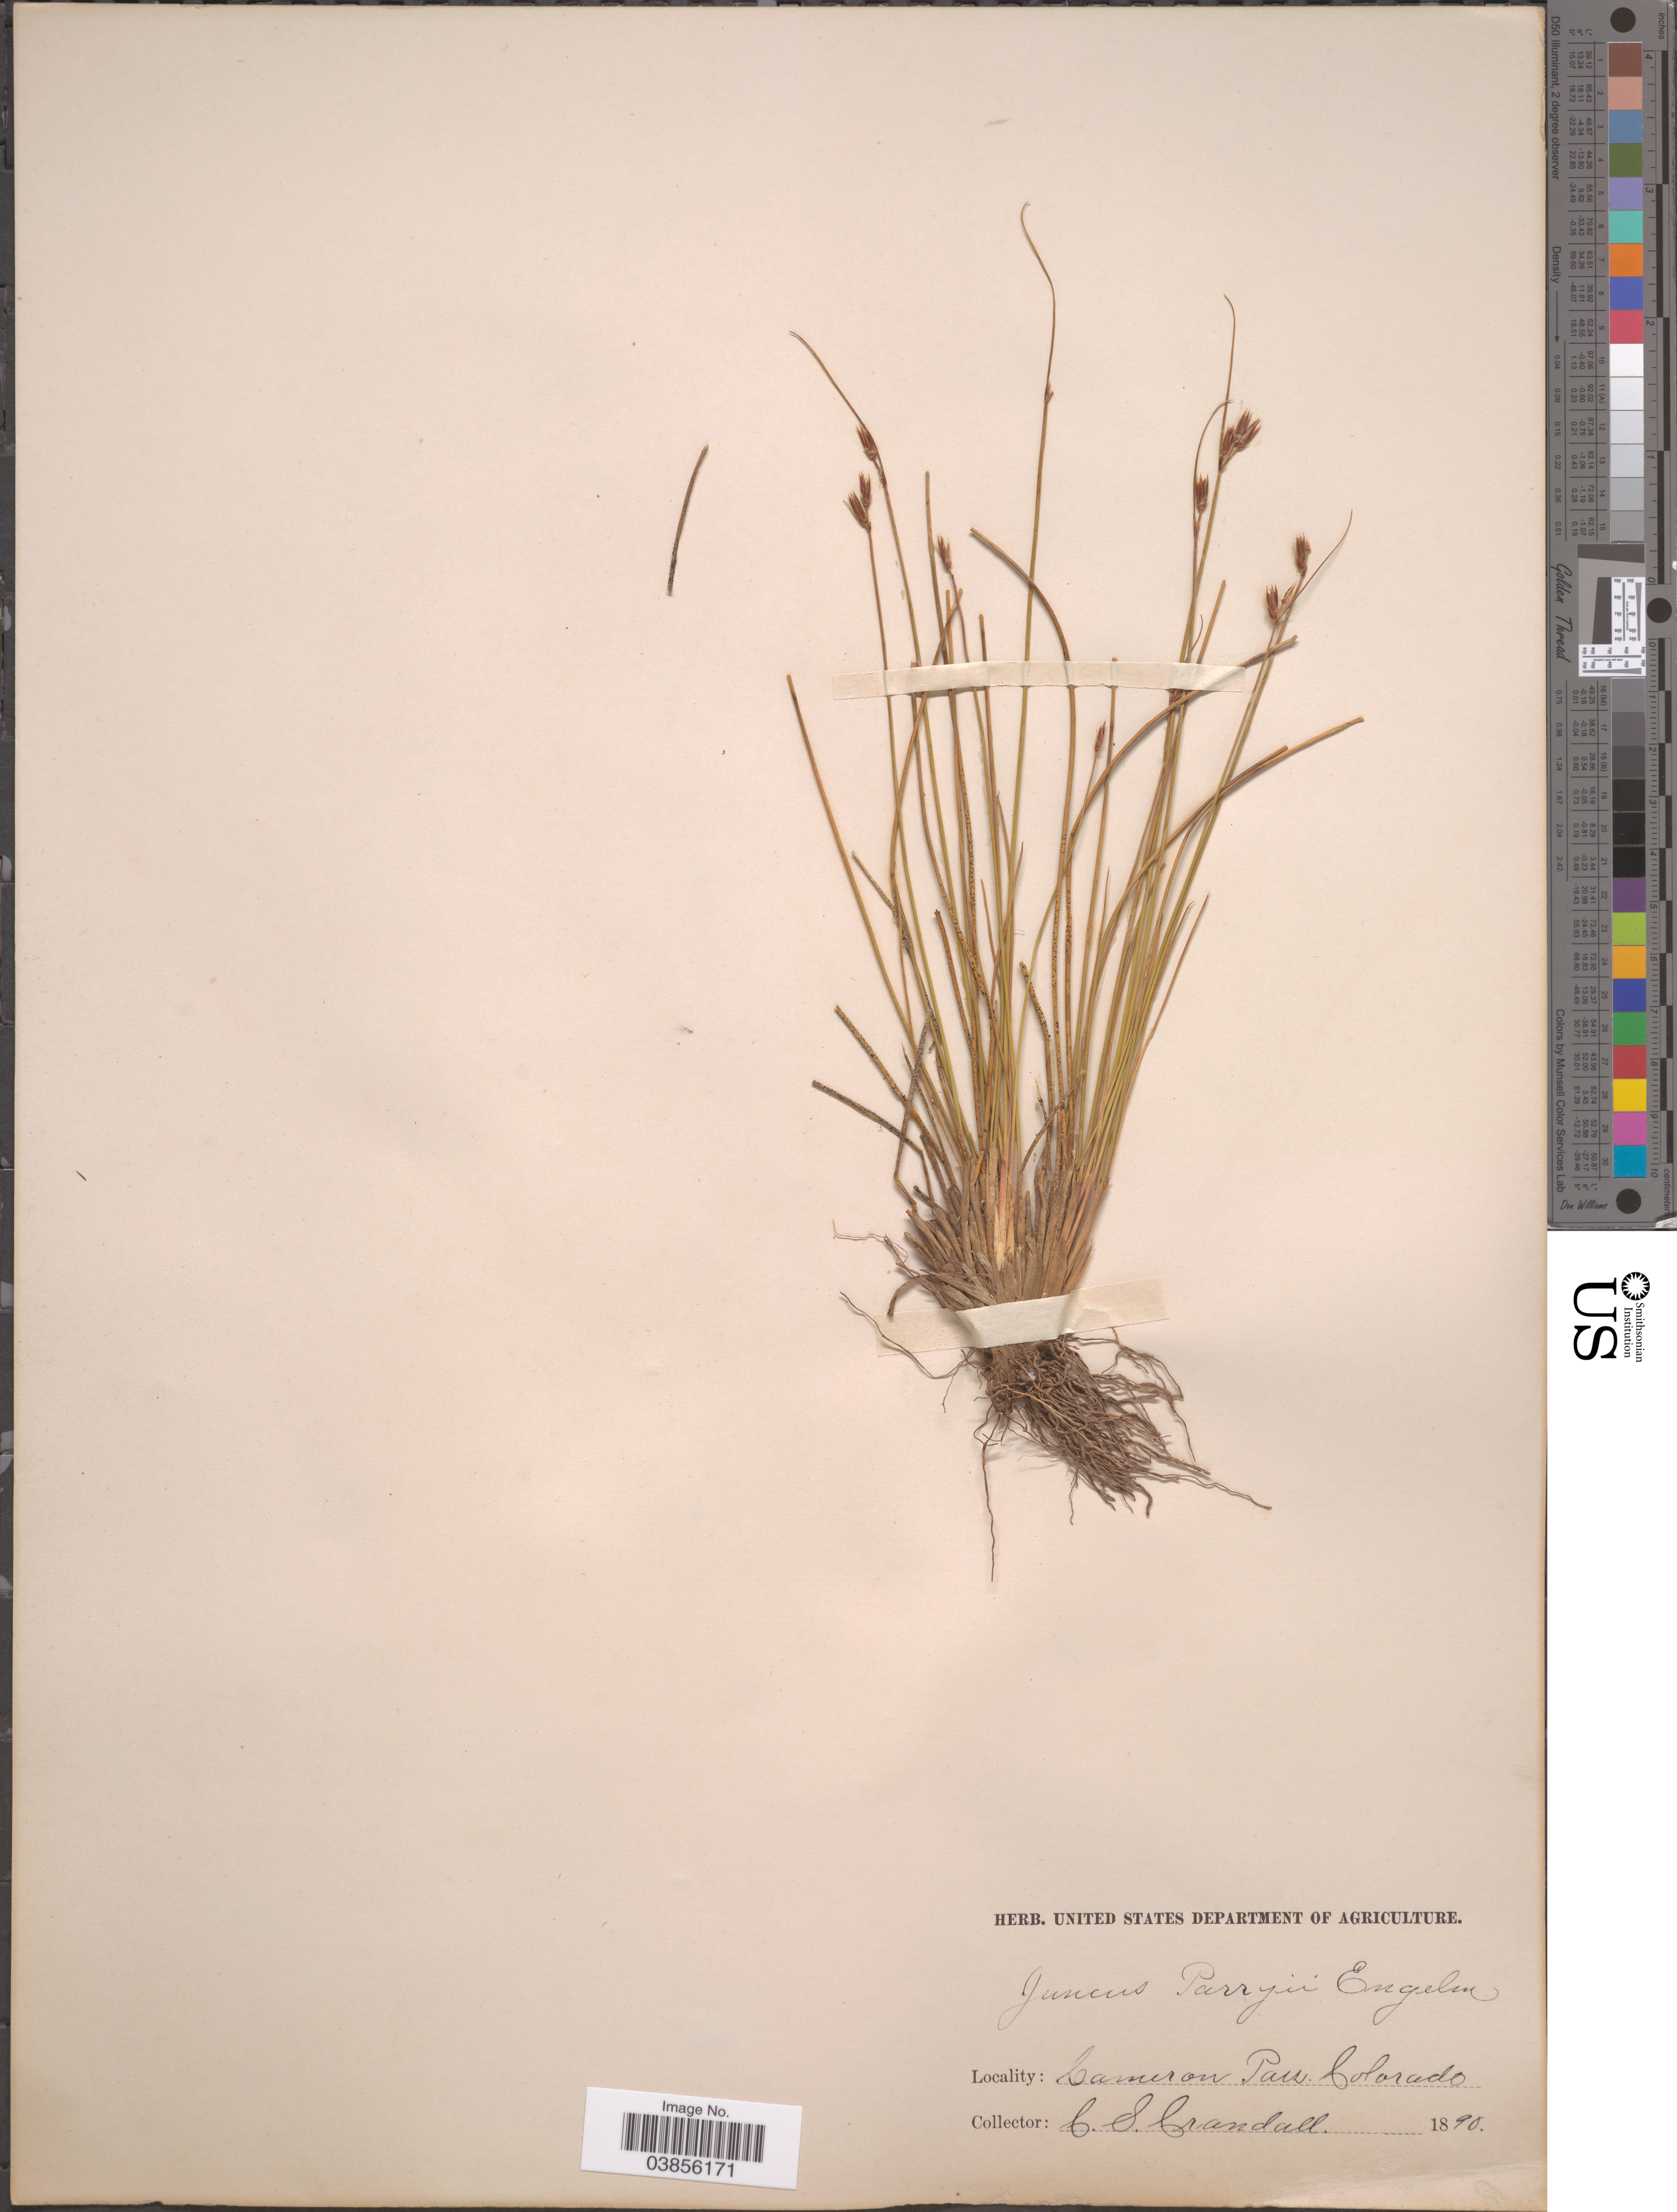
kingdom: Plantae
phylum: Tracheophyta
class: Liliopsida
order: Poales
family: Juncaceae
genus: Juncus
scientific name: Juncus parryi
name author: Engelm.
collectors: C. Crandall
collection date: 1890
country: United States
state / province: Colorado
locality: Cameron Pass.